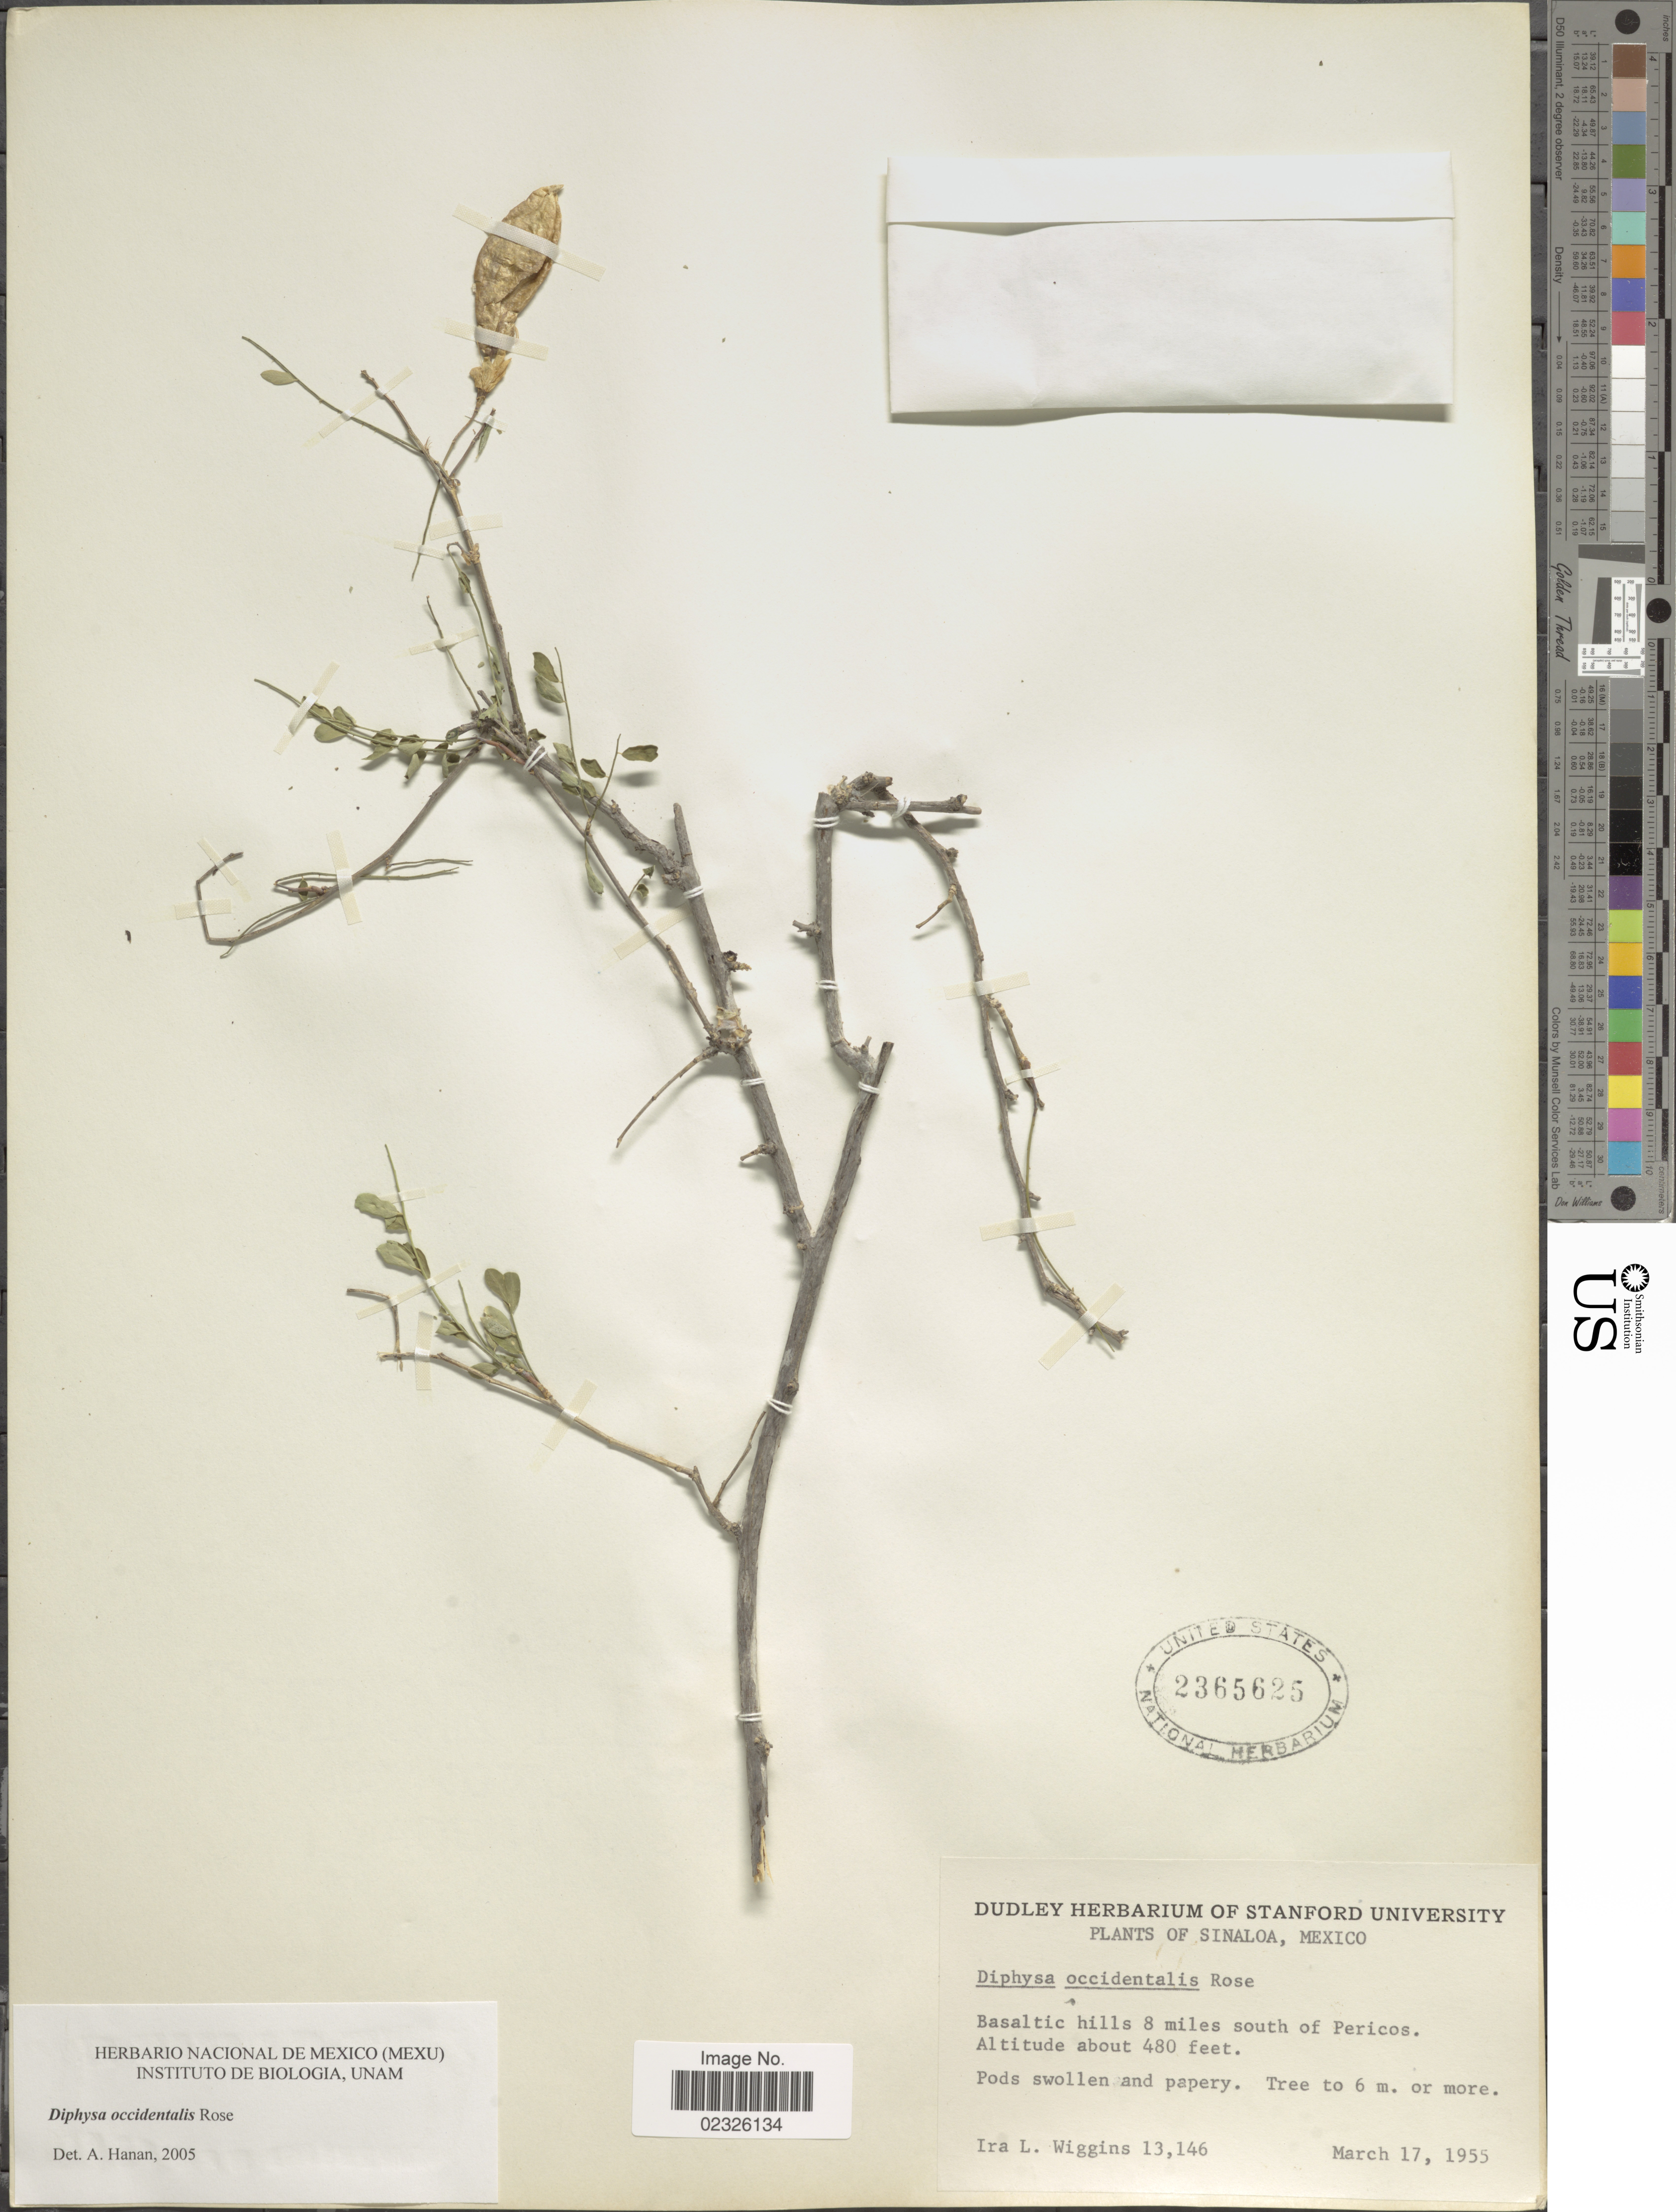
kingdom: Plantae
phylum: Tracheophyta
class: Magnoliopsida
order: Fabales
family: Fabaceae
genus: Diphysa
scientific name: Diphysa occidentalis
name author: Rose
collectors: I. L. Wiggins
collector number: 13146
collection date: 1955-03-17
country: Mexico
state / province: Sinaloa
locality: Basaltic hills 8 miles south of Pericos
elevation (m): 146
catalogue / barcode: US 2365625